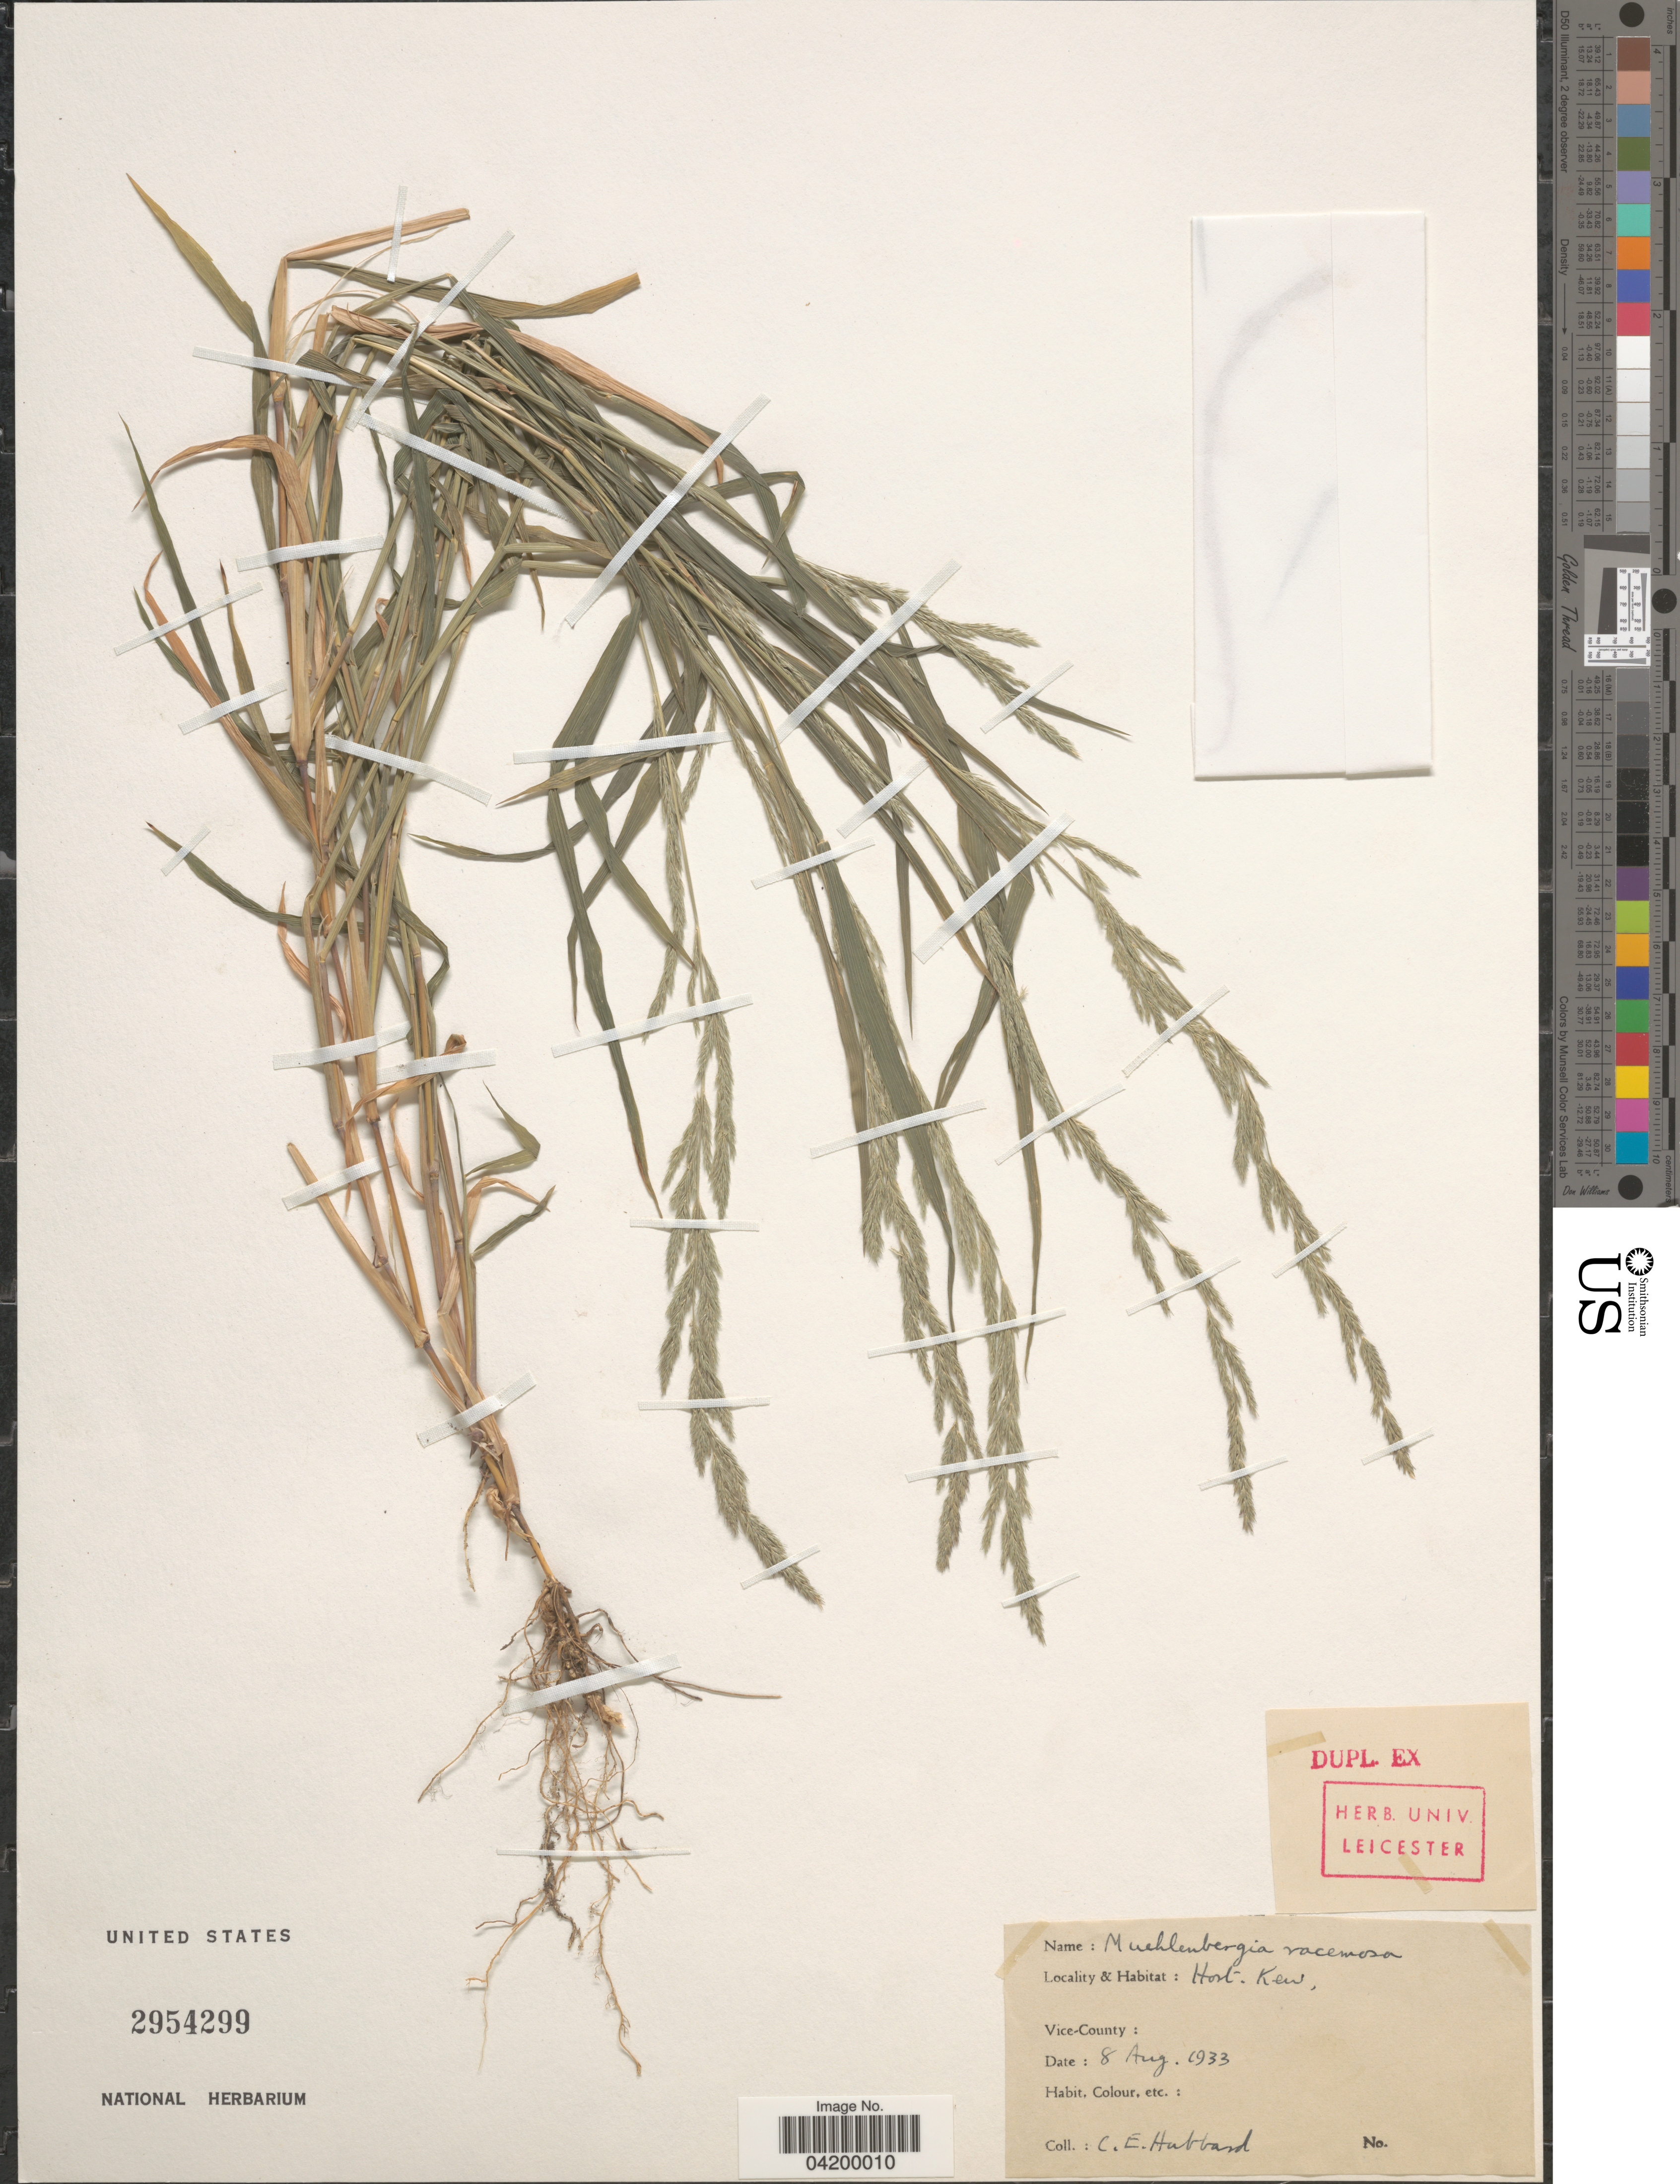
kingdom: Plantae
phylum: Tracheophyta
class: Liliopsida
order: Poales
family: Poaceae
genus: Muhlenbergia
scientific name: Muhlenbergia racemosa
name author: (Michx.) Britton et al.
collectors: C. E. Hubbard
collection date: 1933-08-08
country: United Kingdom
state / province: England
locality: Hort. Kew.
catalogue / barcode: US 2954299